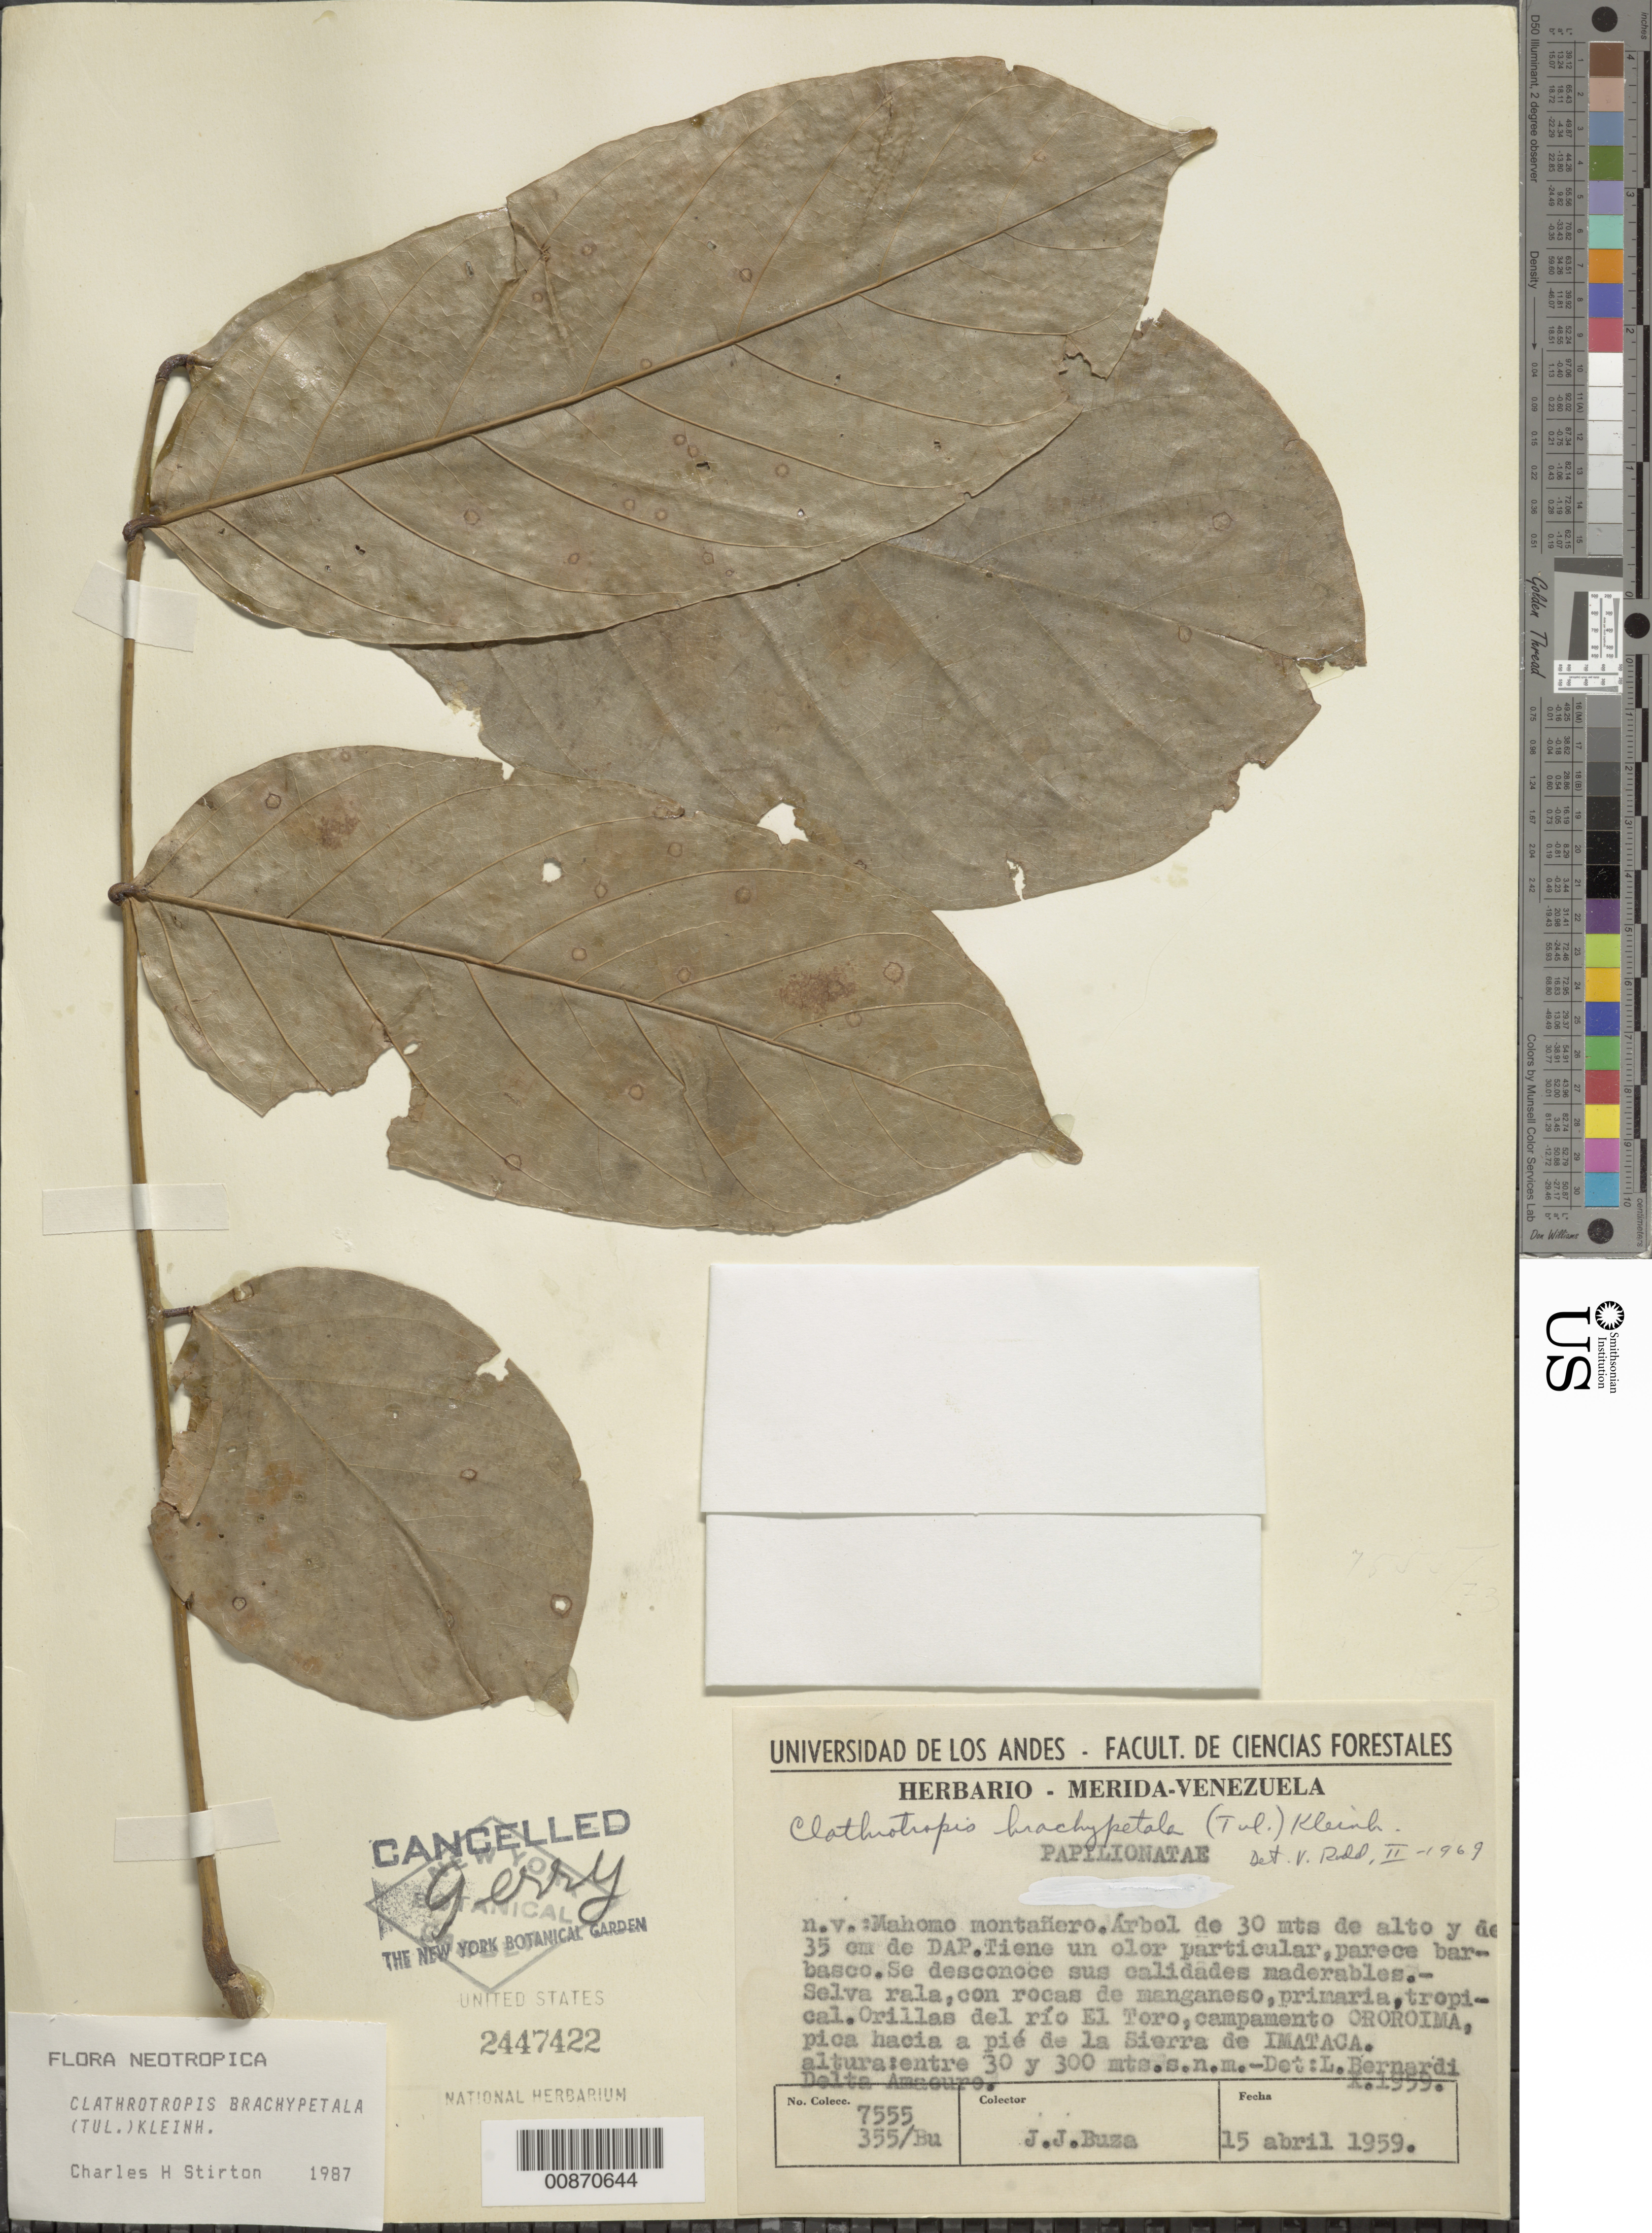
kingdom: Plantae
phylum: Tracheophyta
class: Magnoliopsida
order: Fabales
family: Fabaceae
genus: Clathrotropis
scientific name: Clathrotropis brachypetala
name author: (Tul.) Kleinh.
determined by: Stirton, Charles H.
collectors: J. Buza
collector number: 7555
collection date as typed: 15-Apr-59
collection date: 1959-04-15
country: Venezuela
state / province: Delta Amacuro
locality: Sierra de Imataca, orilla del Río El Toro, Campamento Orocoima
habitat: Selva rala, con rocas de manganezo, tropical, primaria; orillas del rio Toro; pica hasia los piés de la Sierra Imataca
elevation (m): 30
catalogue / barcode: US 2447422